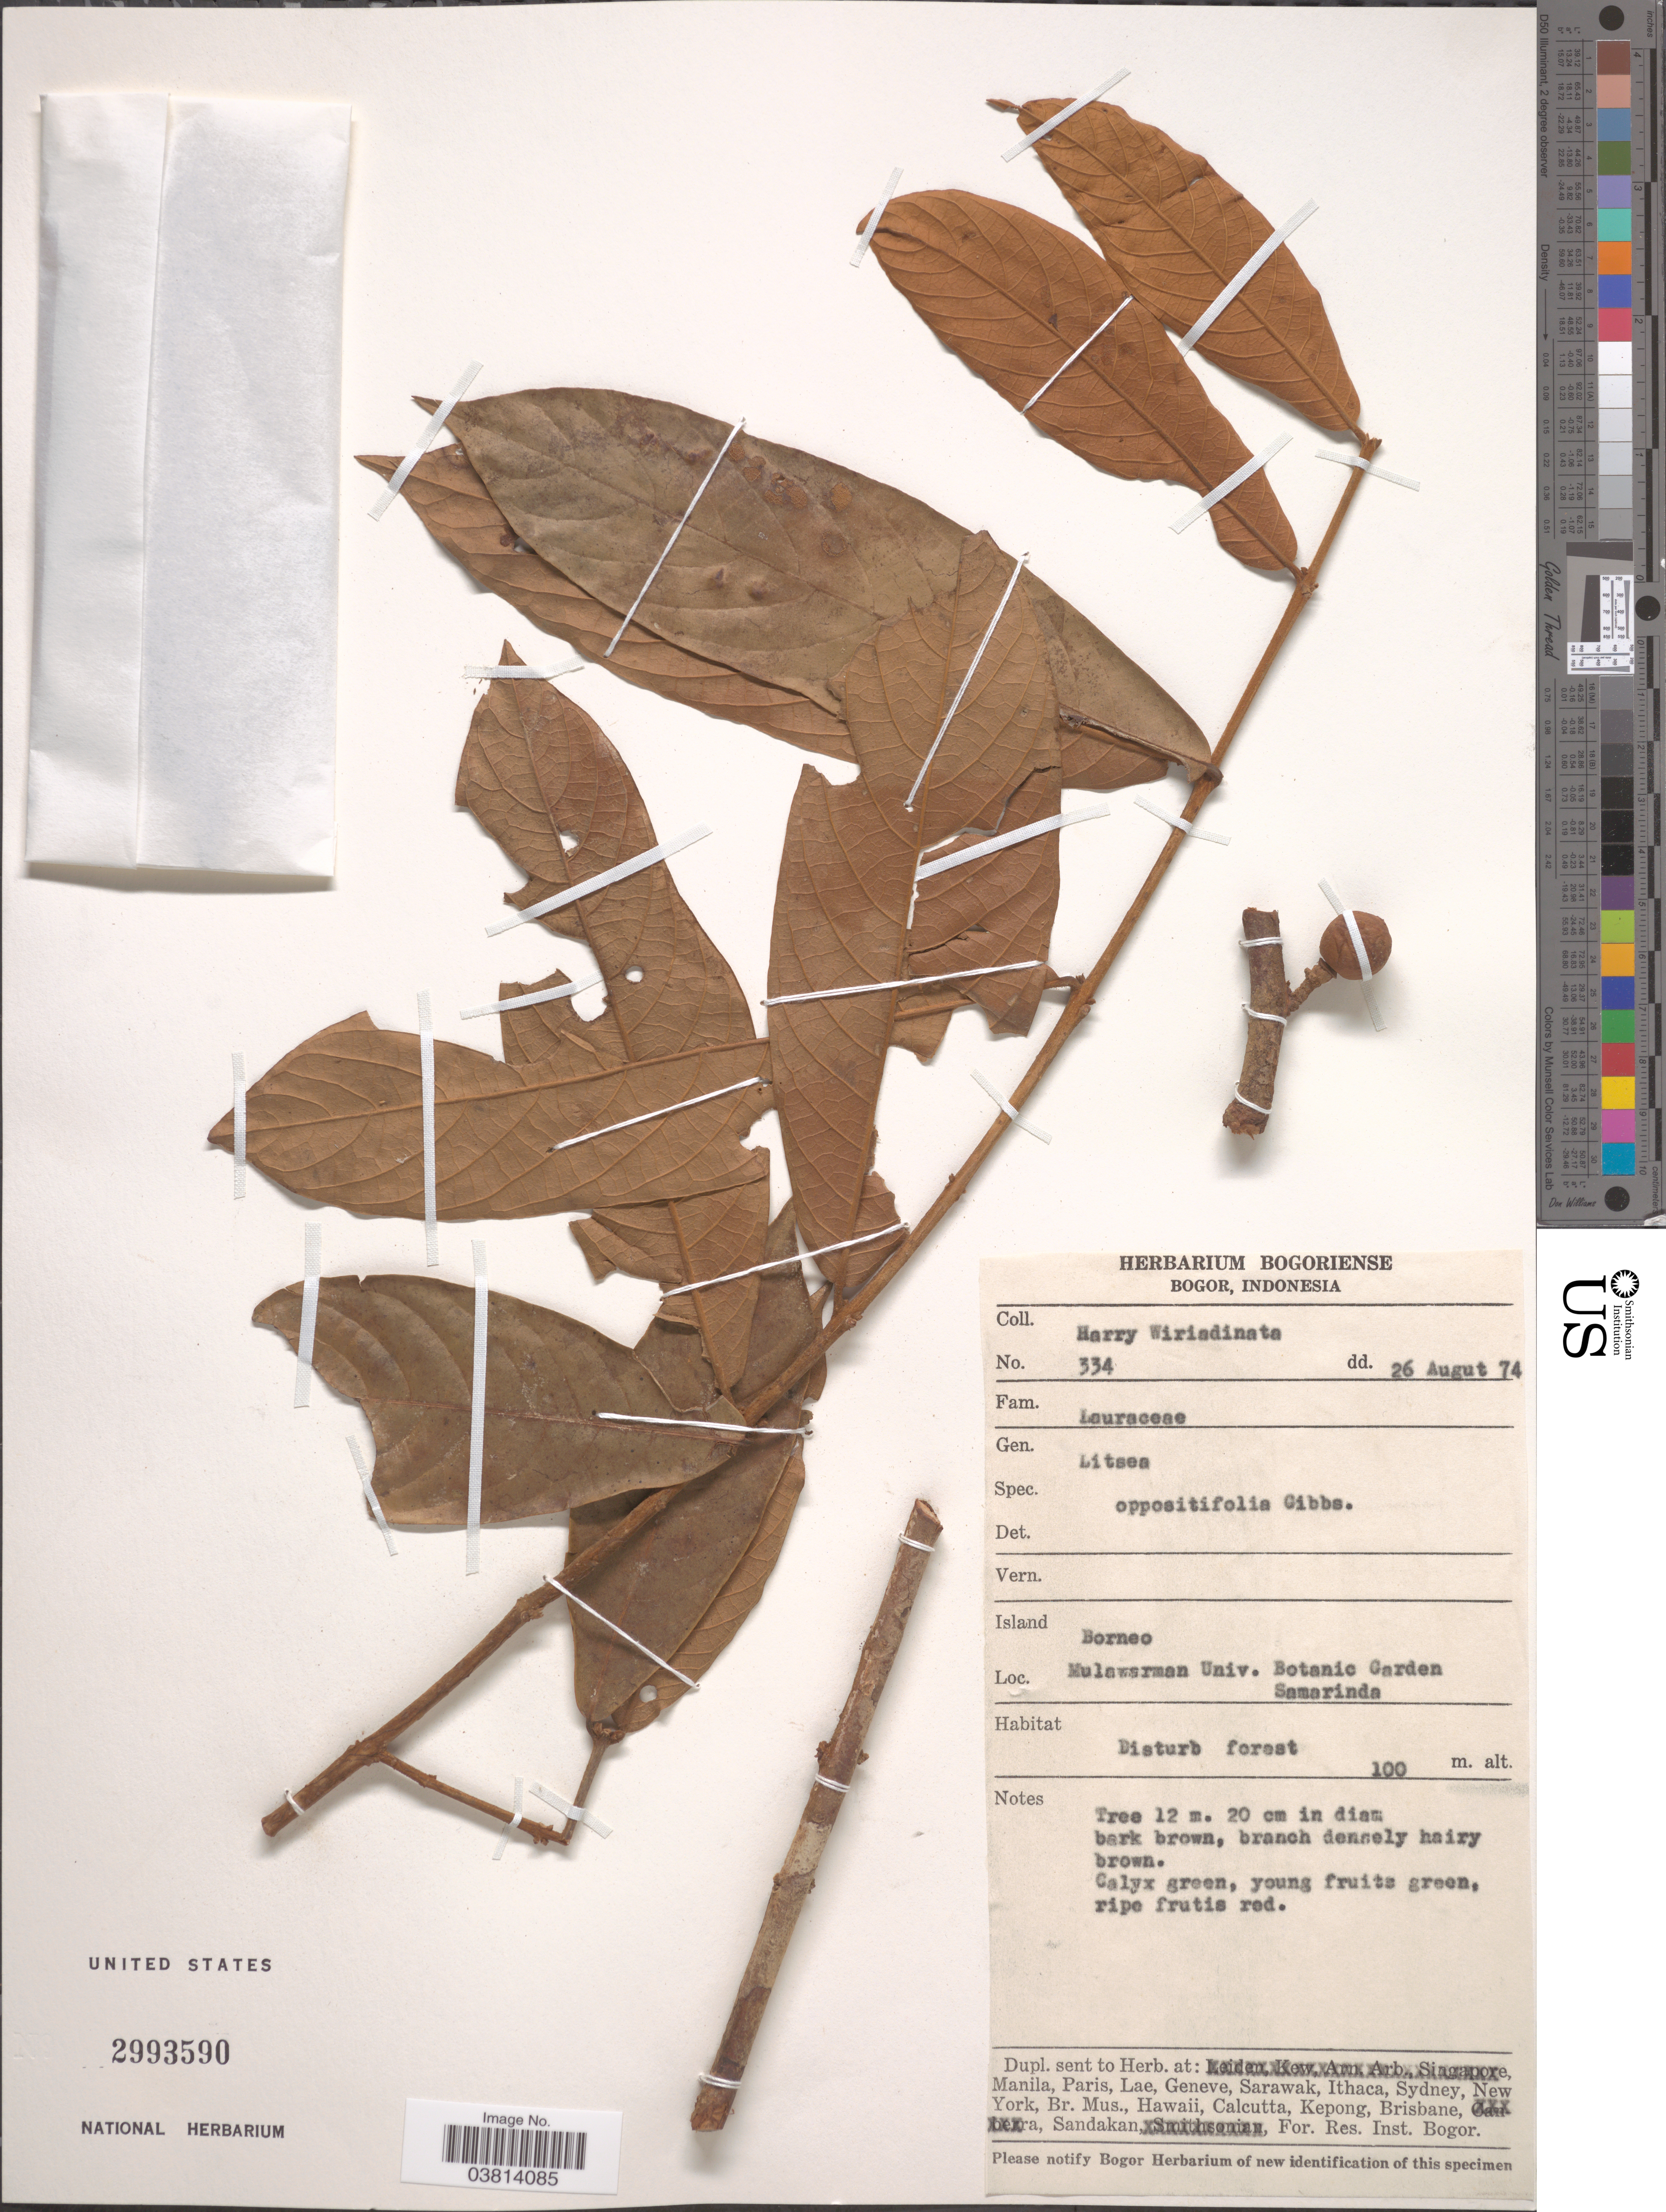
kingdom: Plantae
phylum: Tracheophyta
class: Magnoliopsida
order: Laurales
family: Lauraceae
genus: Litsea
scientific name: Litsea globosa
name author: Kosterm.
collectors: H. Wiriadinata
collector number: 334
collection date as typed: Transcribed d/m/y: 26/8/74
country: Indonesia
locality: Island Borneo. Mulawarman Univ. Botanic Garden Samarinda.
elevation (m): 100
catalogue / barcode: US 2993590